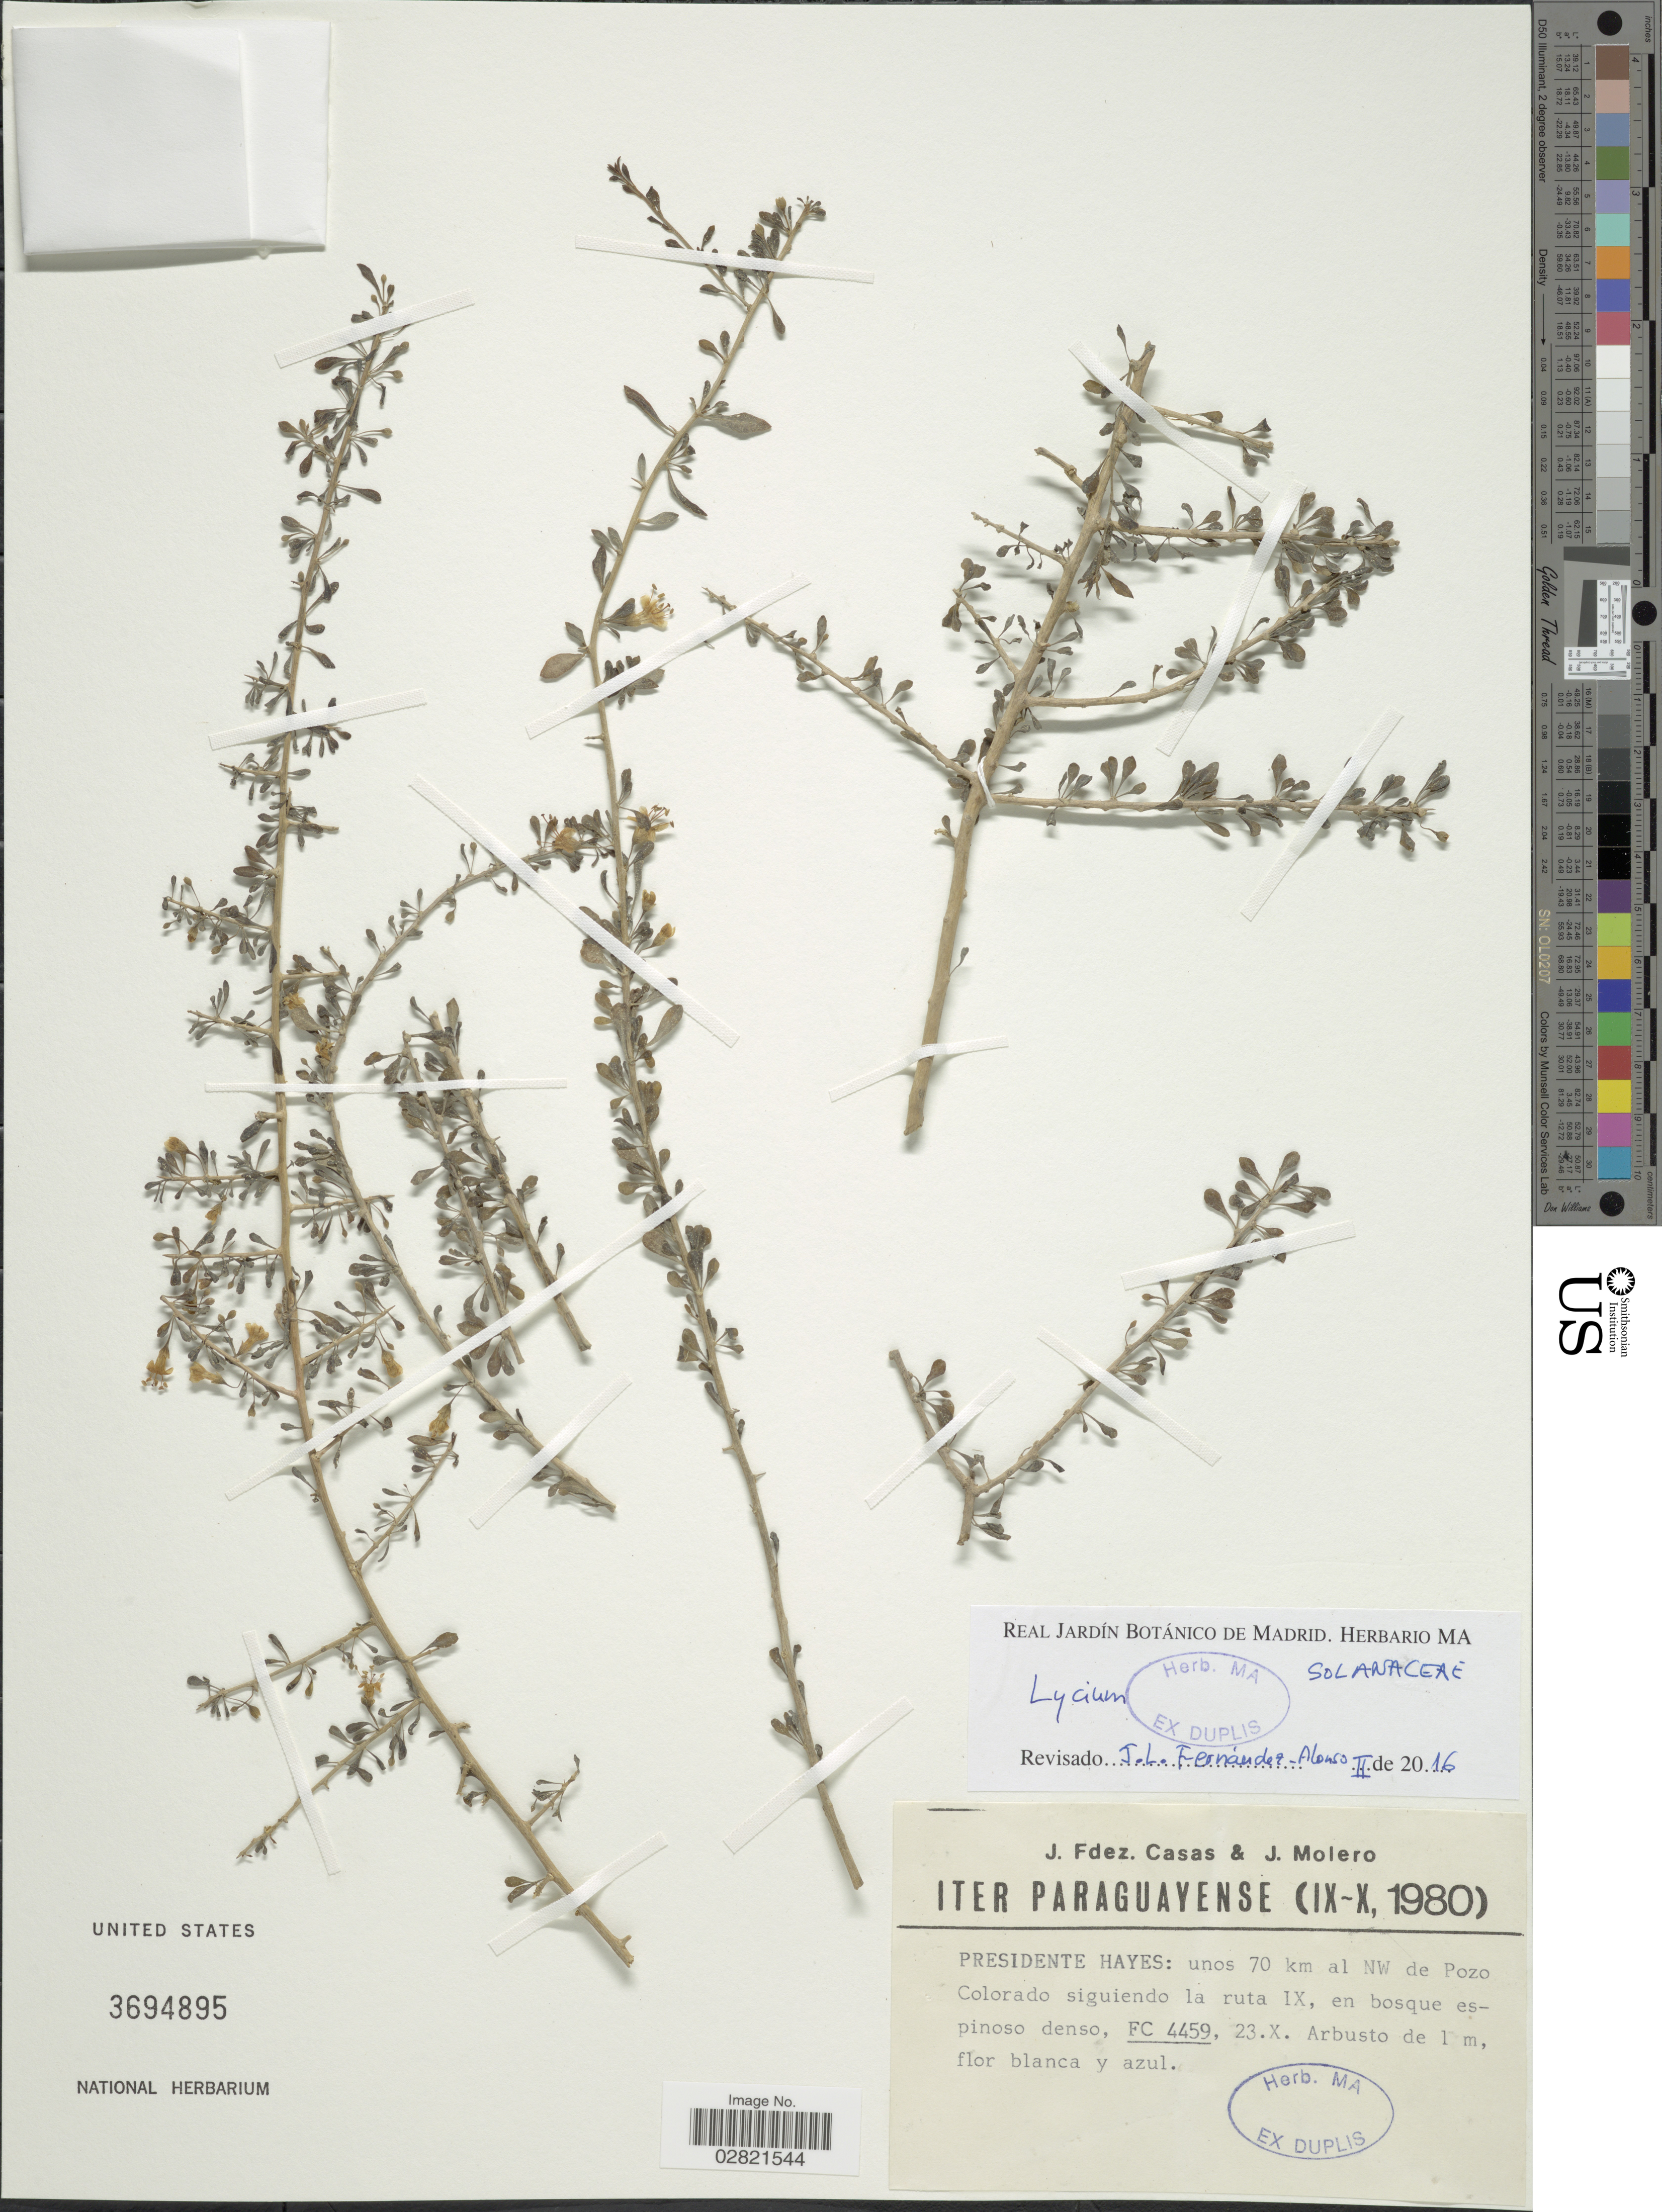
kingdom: Plantae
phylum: Tracheophyta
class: Magnoliopsida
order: Solanales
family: Solanaceae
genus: Lycium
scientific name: Lycium sp.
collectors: J. Casas & J. Molero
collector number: FC4459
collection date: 1980-10-23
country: Paraguay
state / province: Presidente Hayes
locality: Iter Paraguayense. Presidente Hayes: unos 70 km al NW de Pozo Colorado siguiendo la ruta IX.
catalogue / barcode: US 3694895